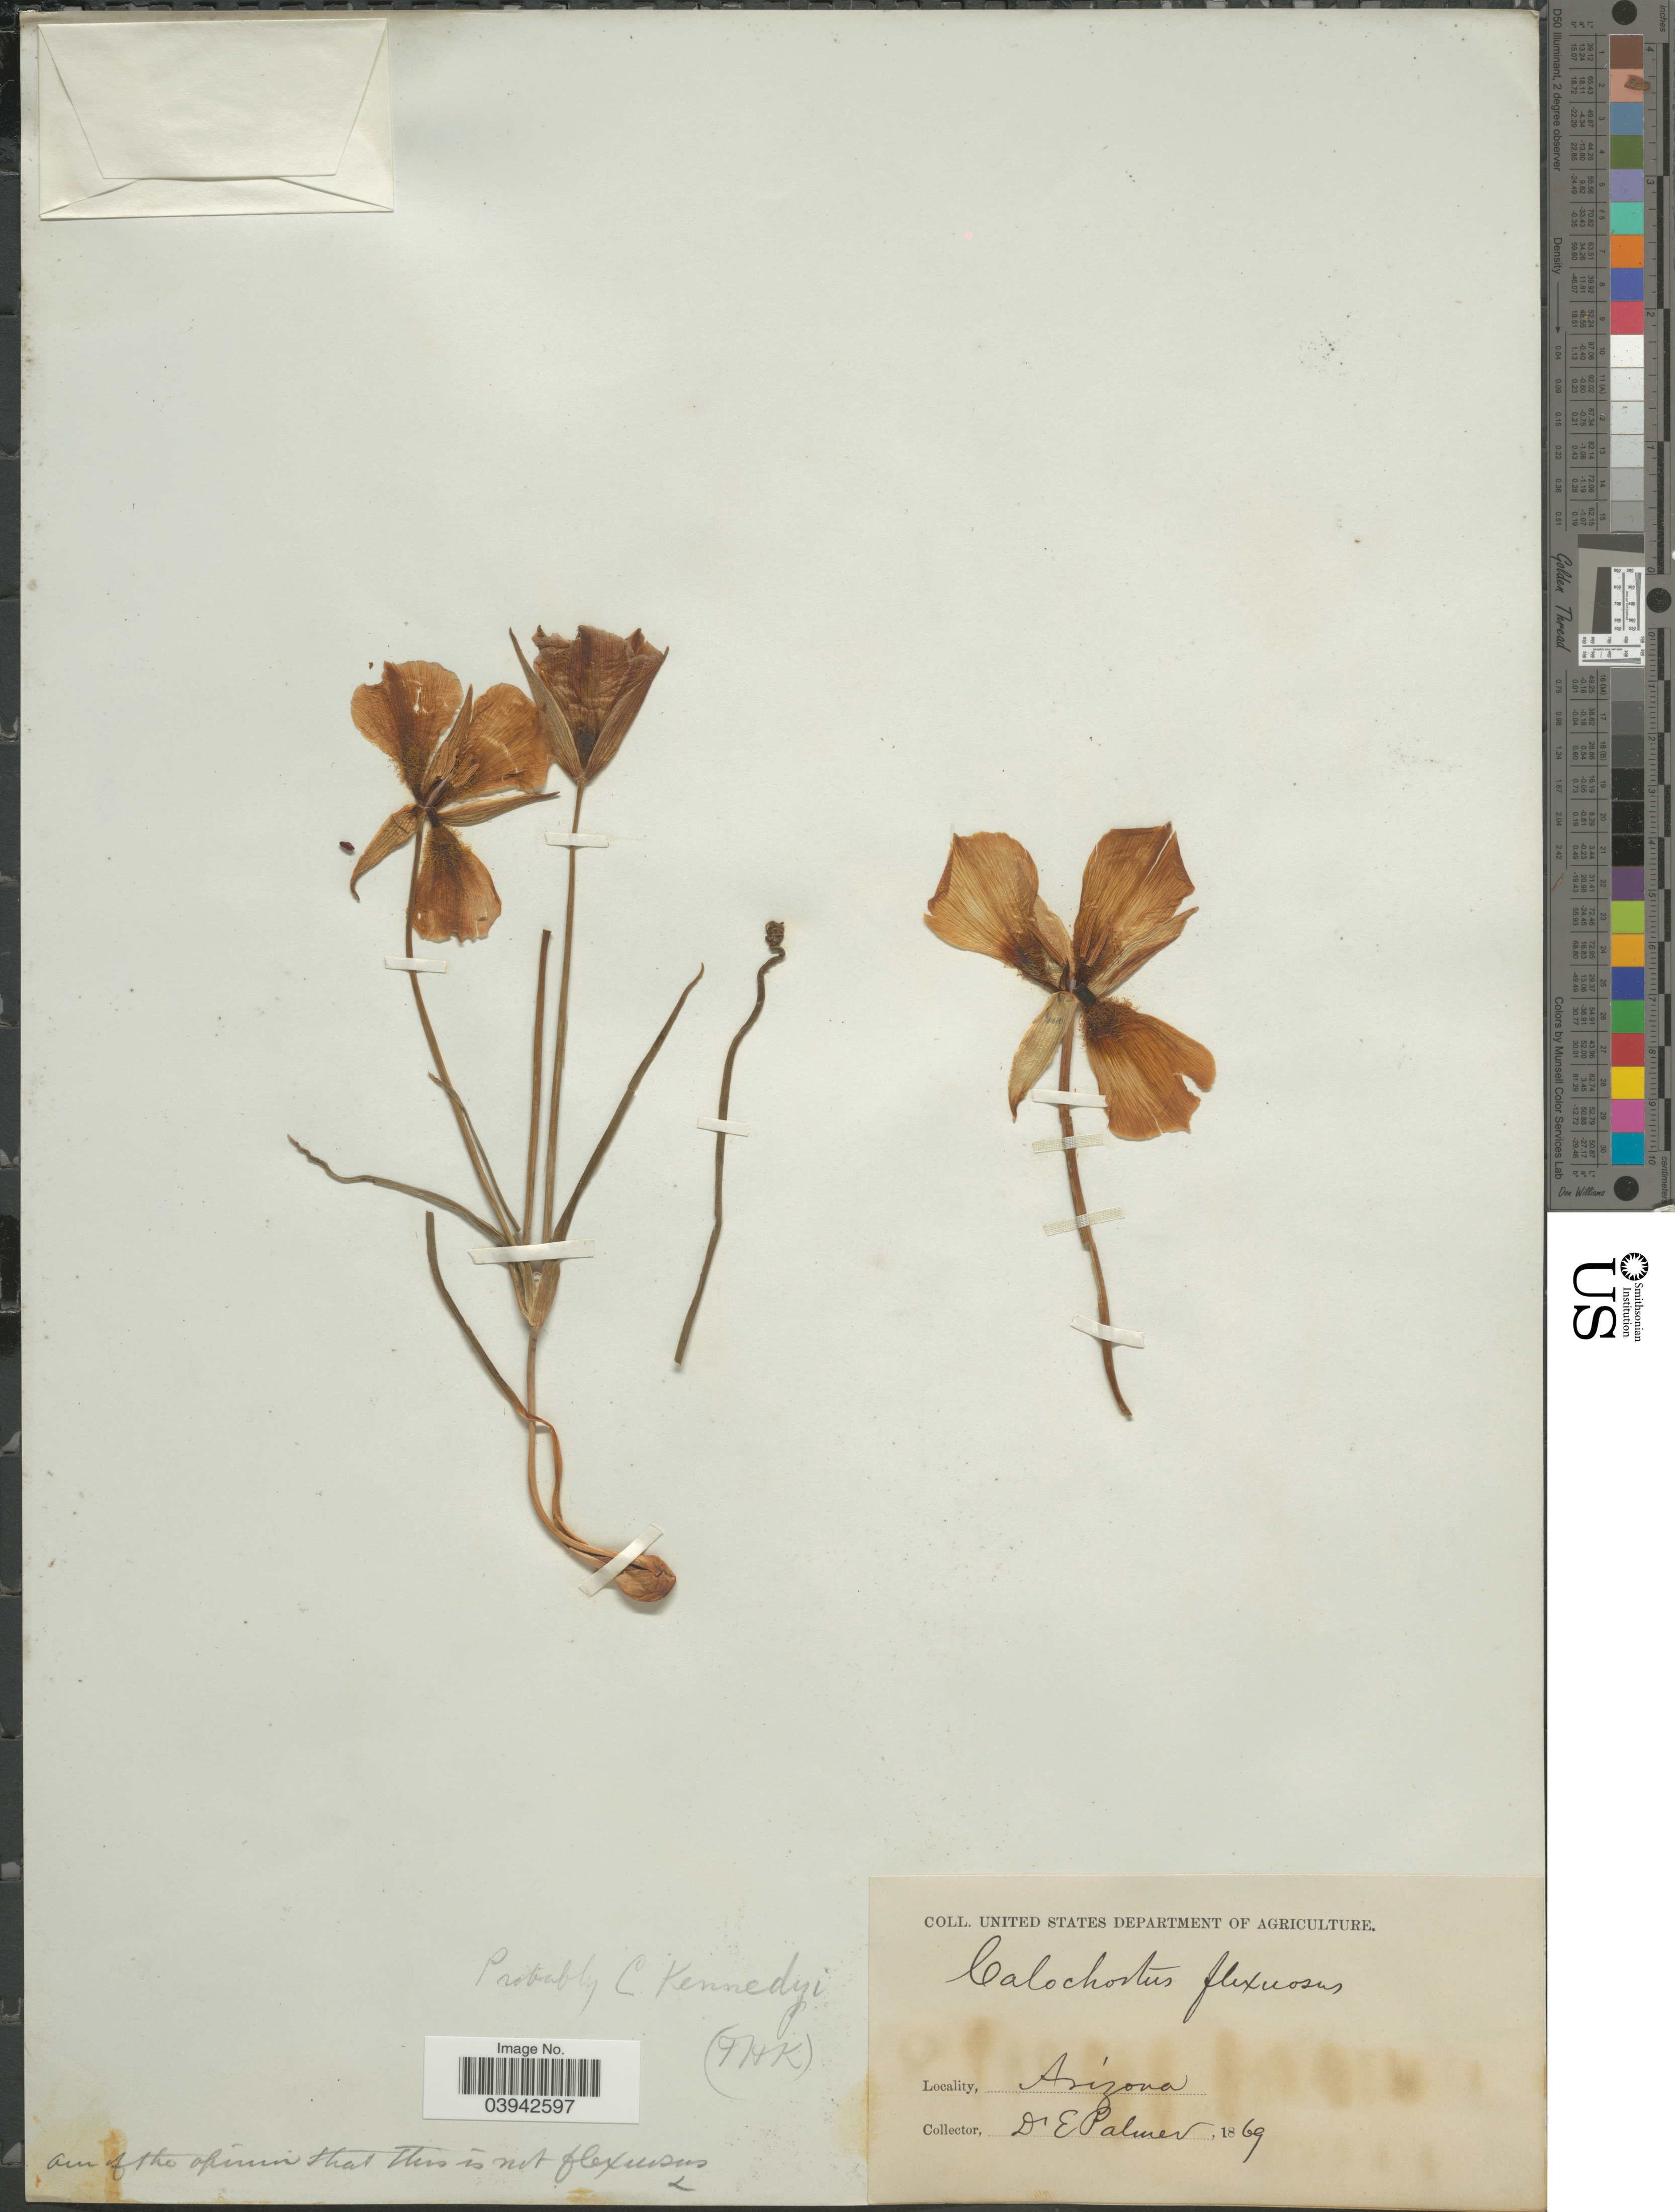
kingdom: Plantae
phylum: Tracheophyta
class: Liliopsida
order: Liliales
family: Liliaceae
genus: Calochortus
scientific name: Calochortus kennedyi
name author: Porter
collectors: E. Palmer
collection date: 1869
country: United States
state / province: Arizona